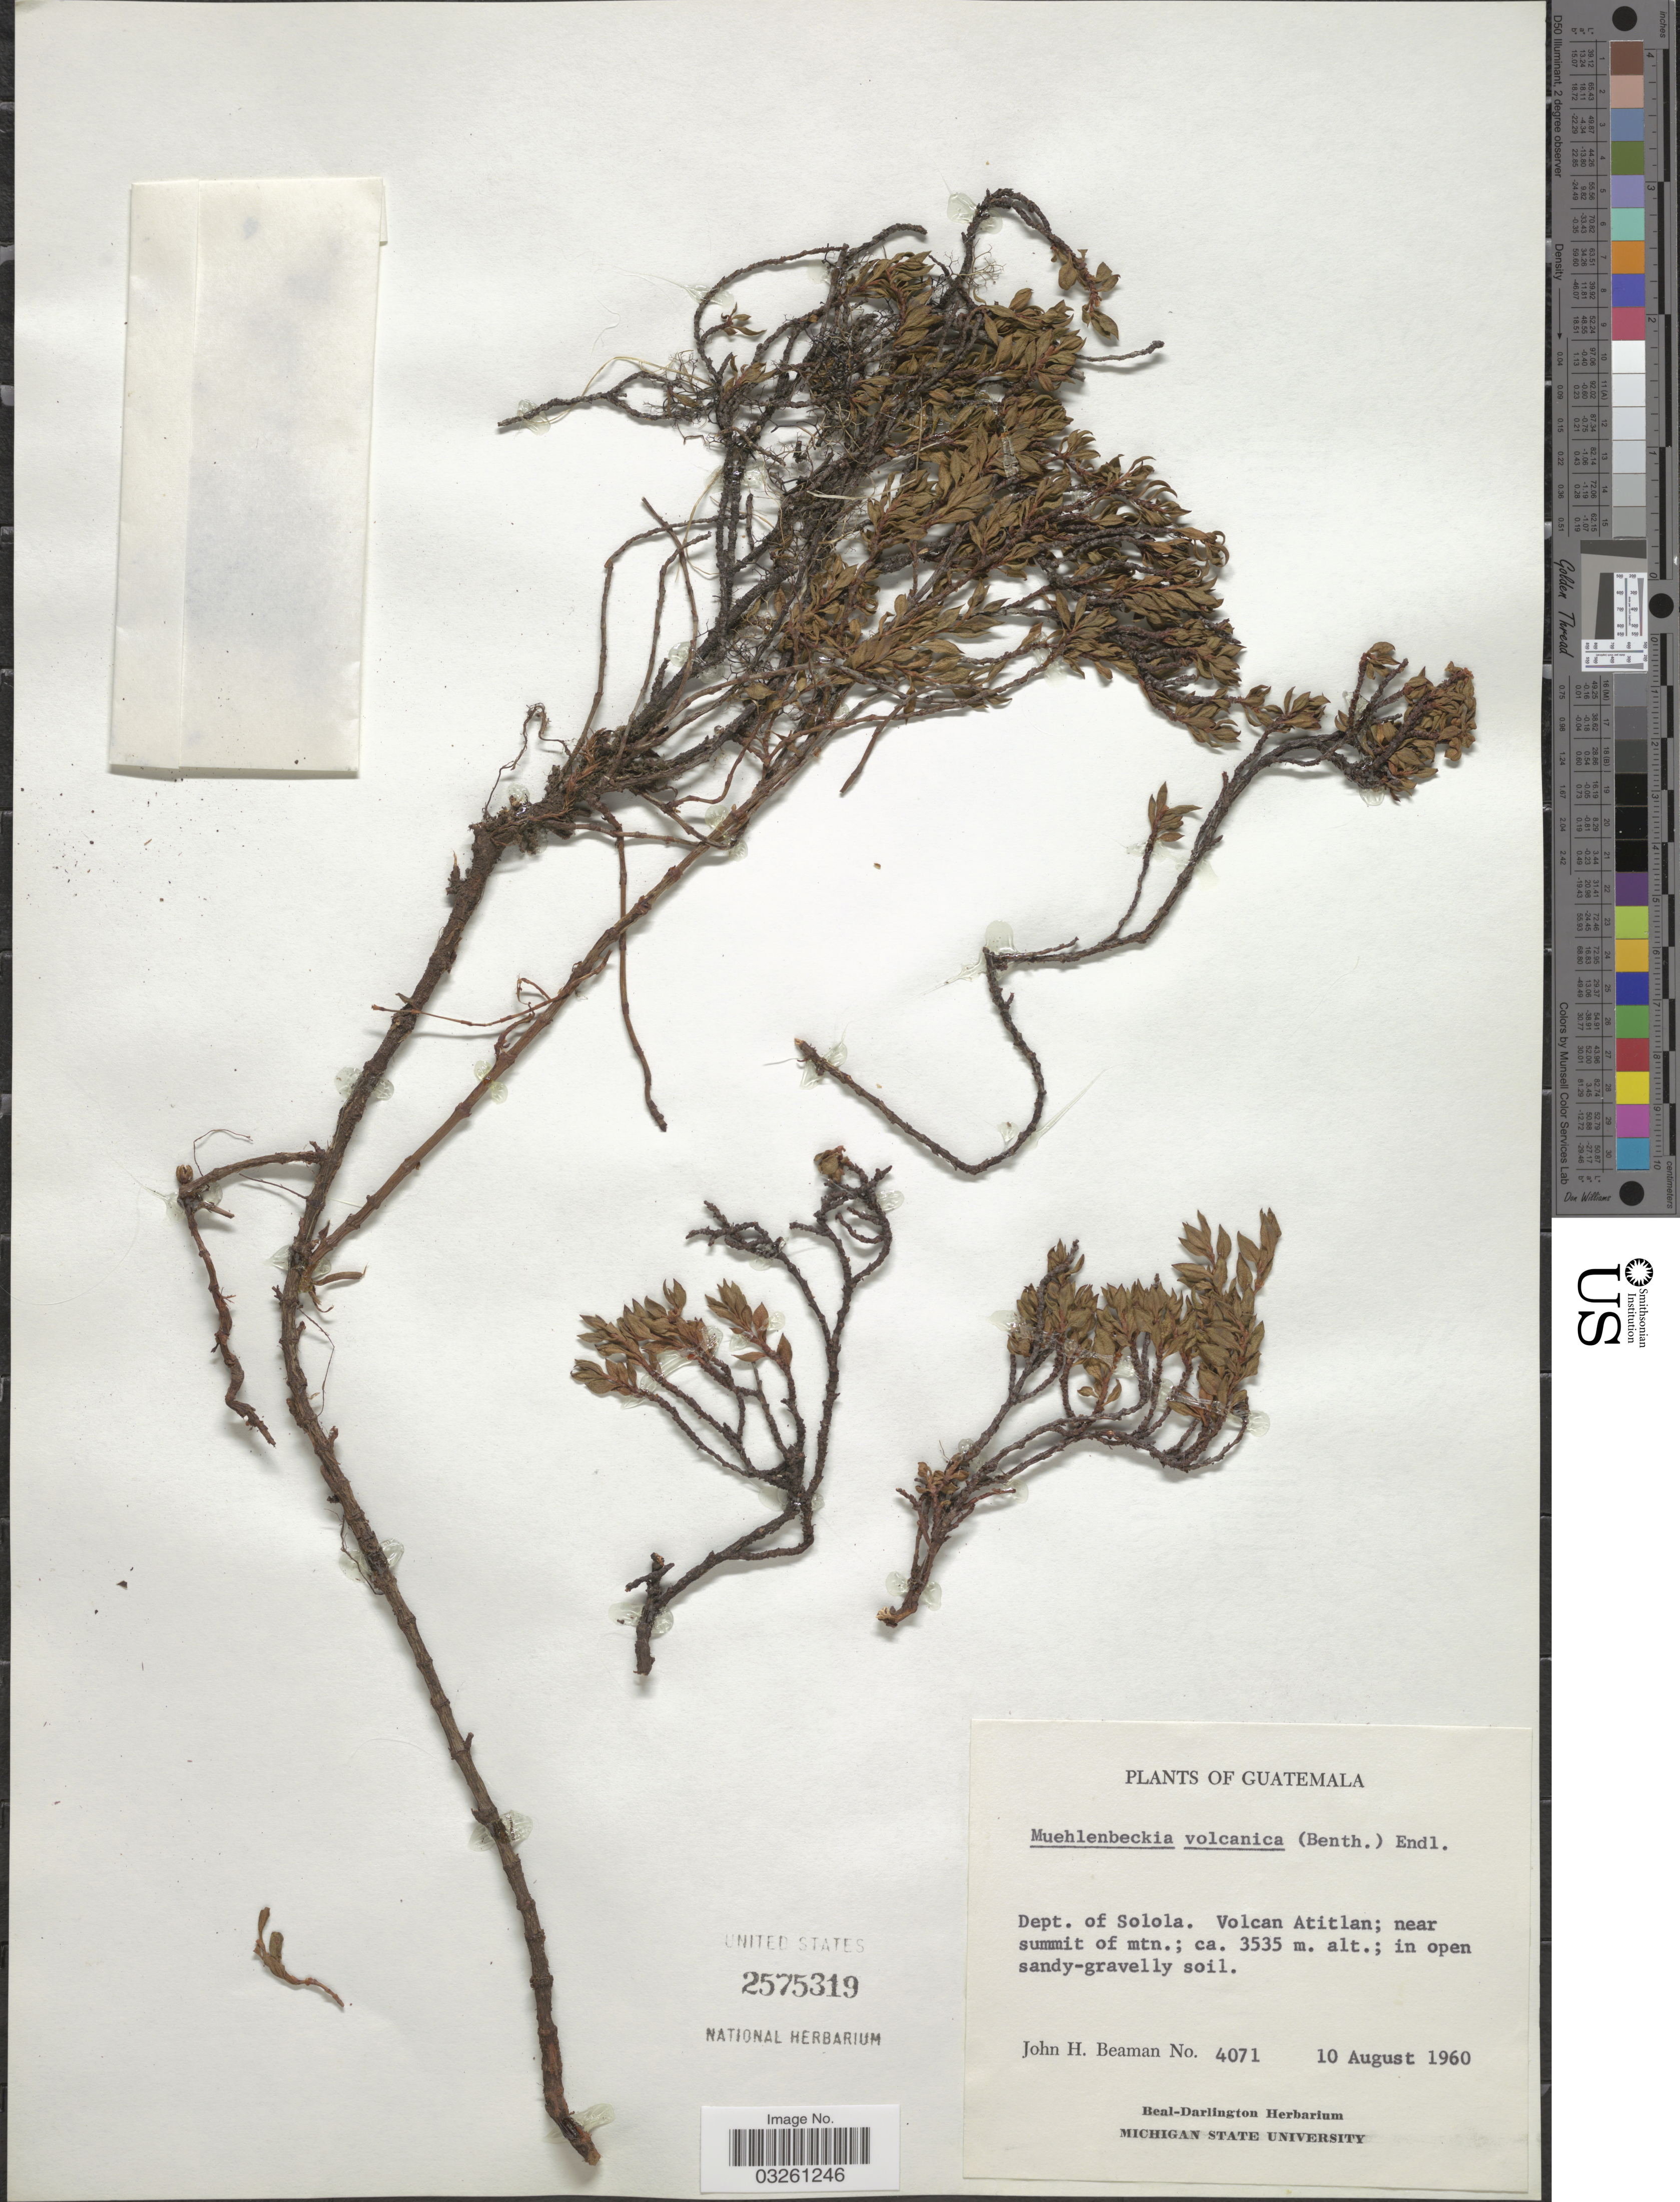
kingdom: Plantae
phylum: Tracheophyta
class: Magnoliopsida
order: Caryophyllales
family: Polygonaceae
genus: Muehlenbeckia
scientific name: Muehlenbeckia vulcanica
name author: Meisn.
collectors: J. H. Beaman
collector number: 4071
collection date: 1960-08-10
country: Guatemala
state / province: Sololá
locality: Dept. of Solola. Volcan Atitlan; near summit of mtn.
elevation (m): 3535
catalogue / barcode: US 2575319